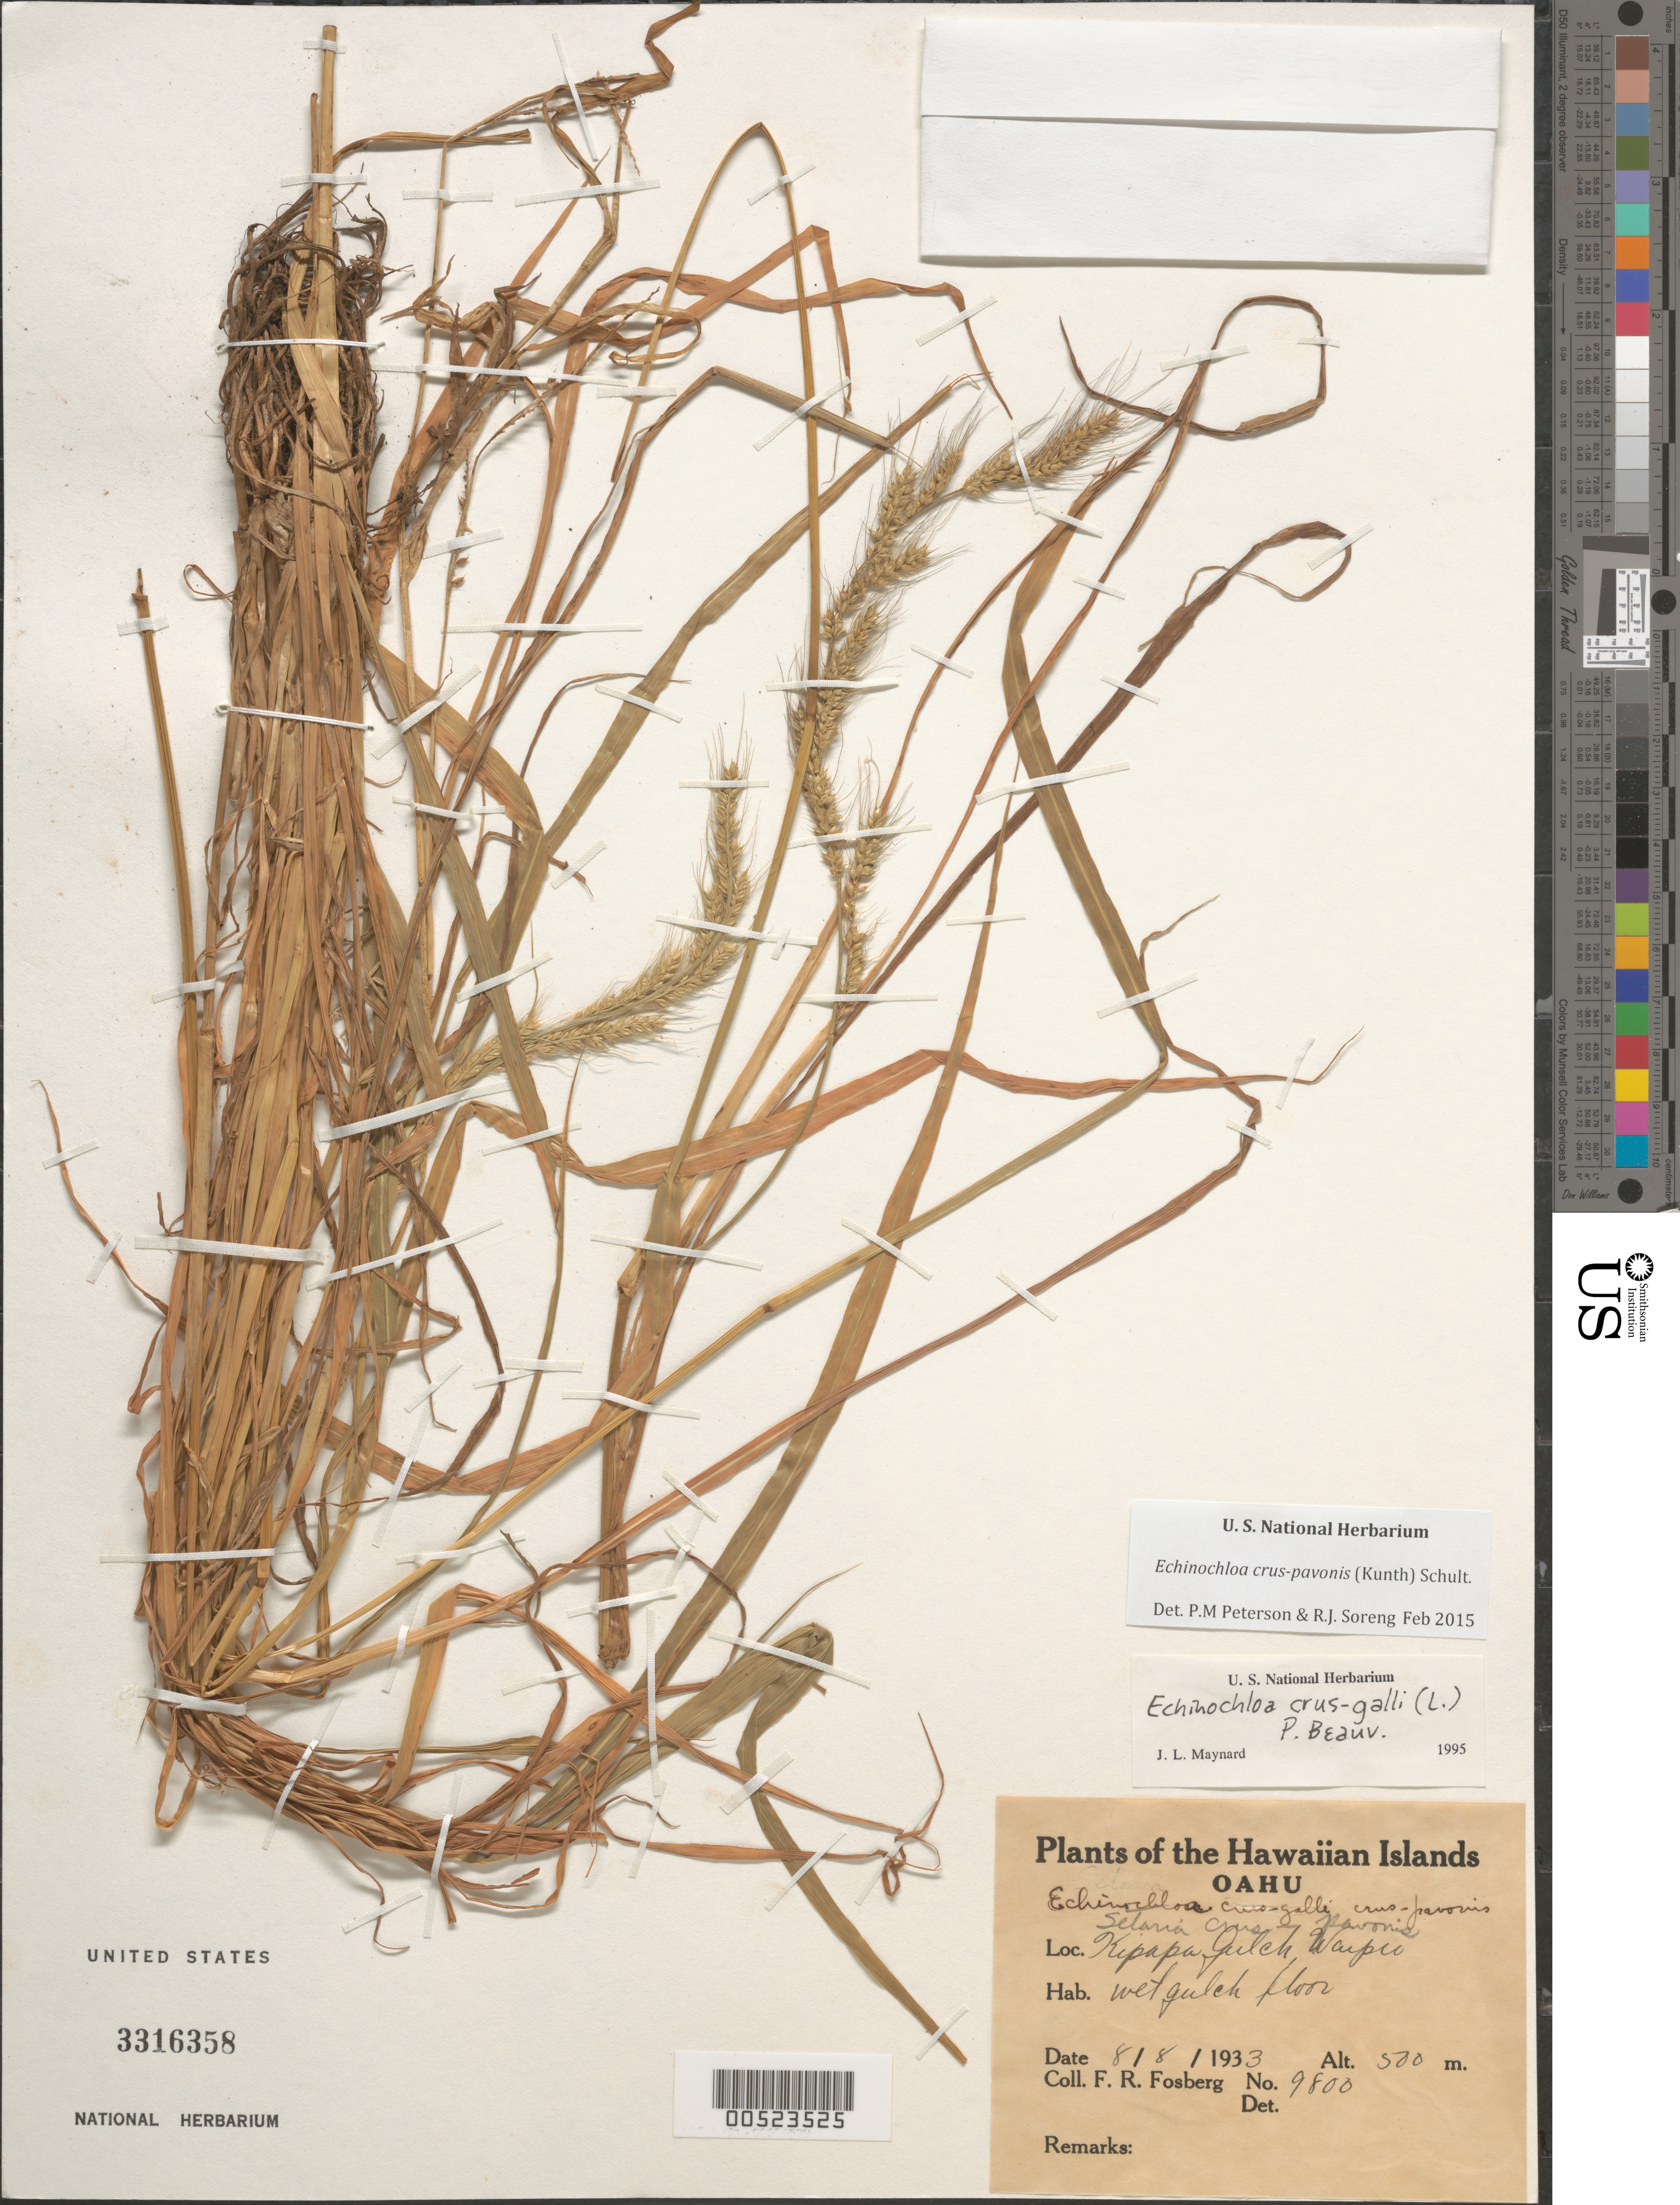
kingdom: Plantae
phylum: Tracheophyta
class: Liliopsida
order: Poales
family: Poaceae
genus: Echinochloa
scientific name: Echinochloa crus-galli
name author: (L.) P. Beauv.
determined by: Wagner, W. L., (BOT), Smithsonian Institution - National Museum of Natural History (UNITED STATES)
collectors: F. R. Fosberg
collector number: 9800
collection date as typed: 8 Aug 1933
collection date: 1933-08-08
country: United States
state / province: Hawaii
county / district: Honolulu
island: Oahu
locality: Kipapa Gulch, Waipio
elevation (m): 500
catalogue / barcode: US 3316358